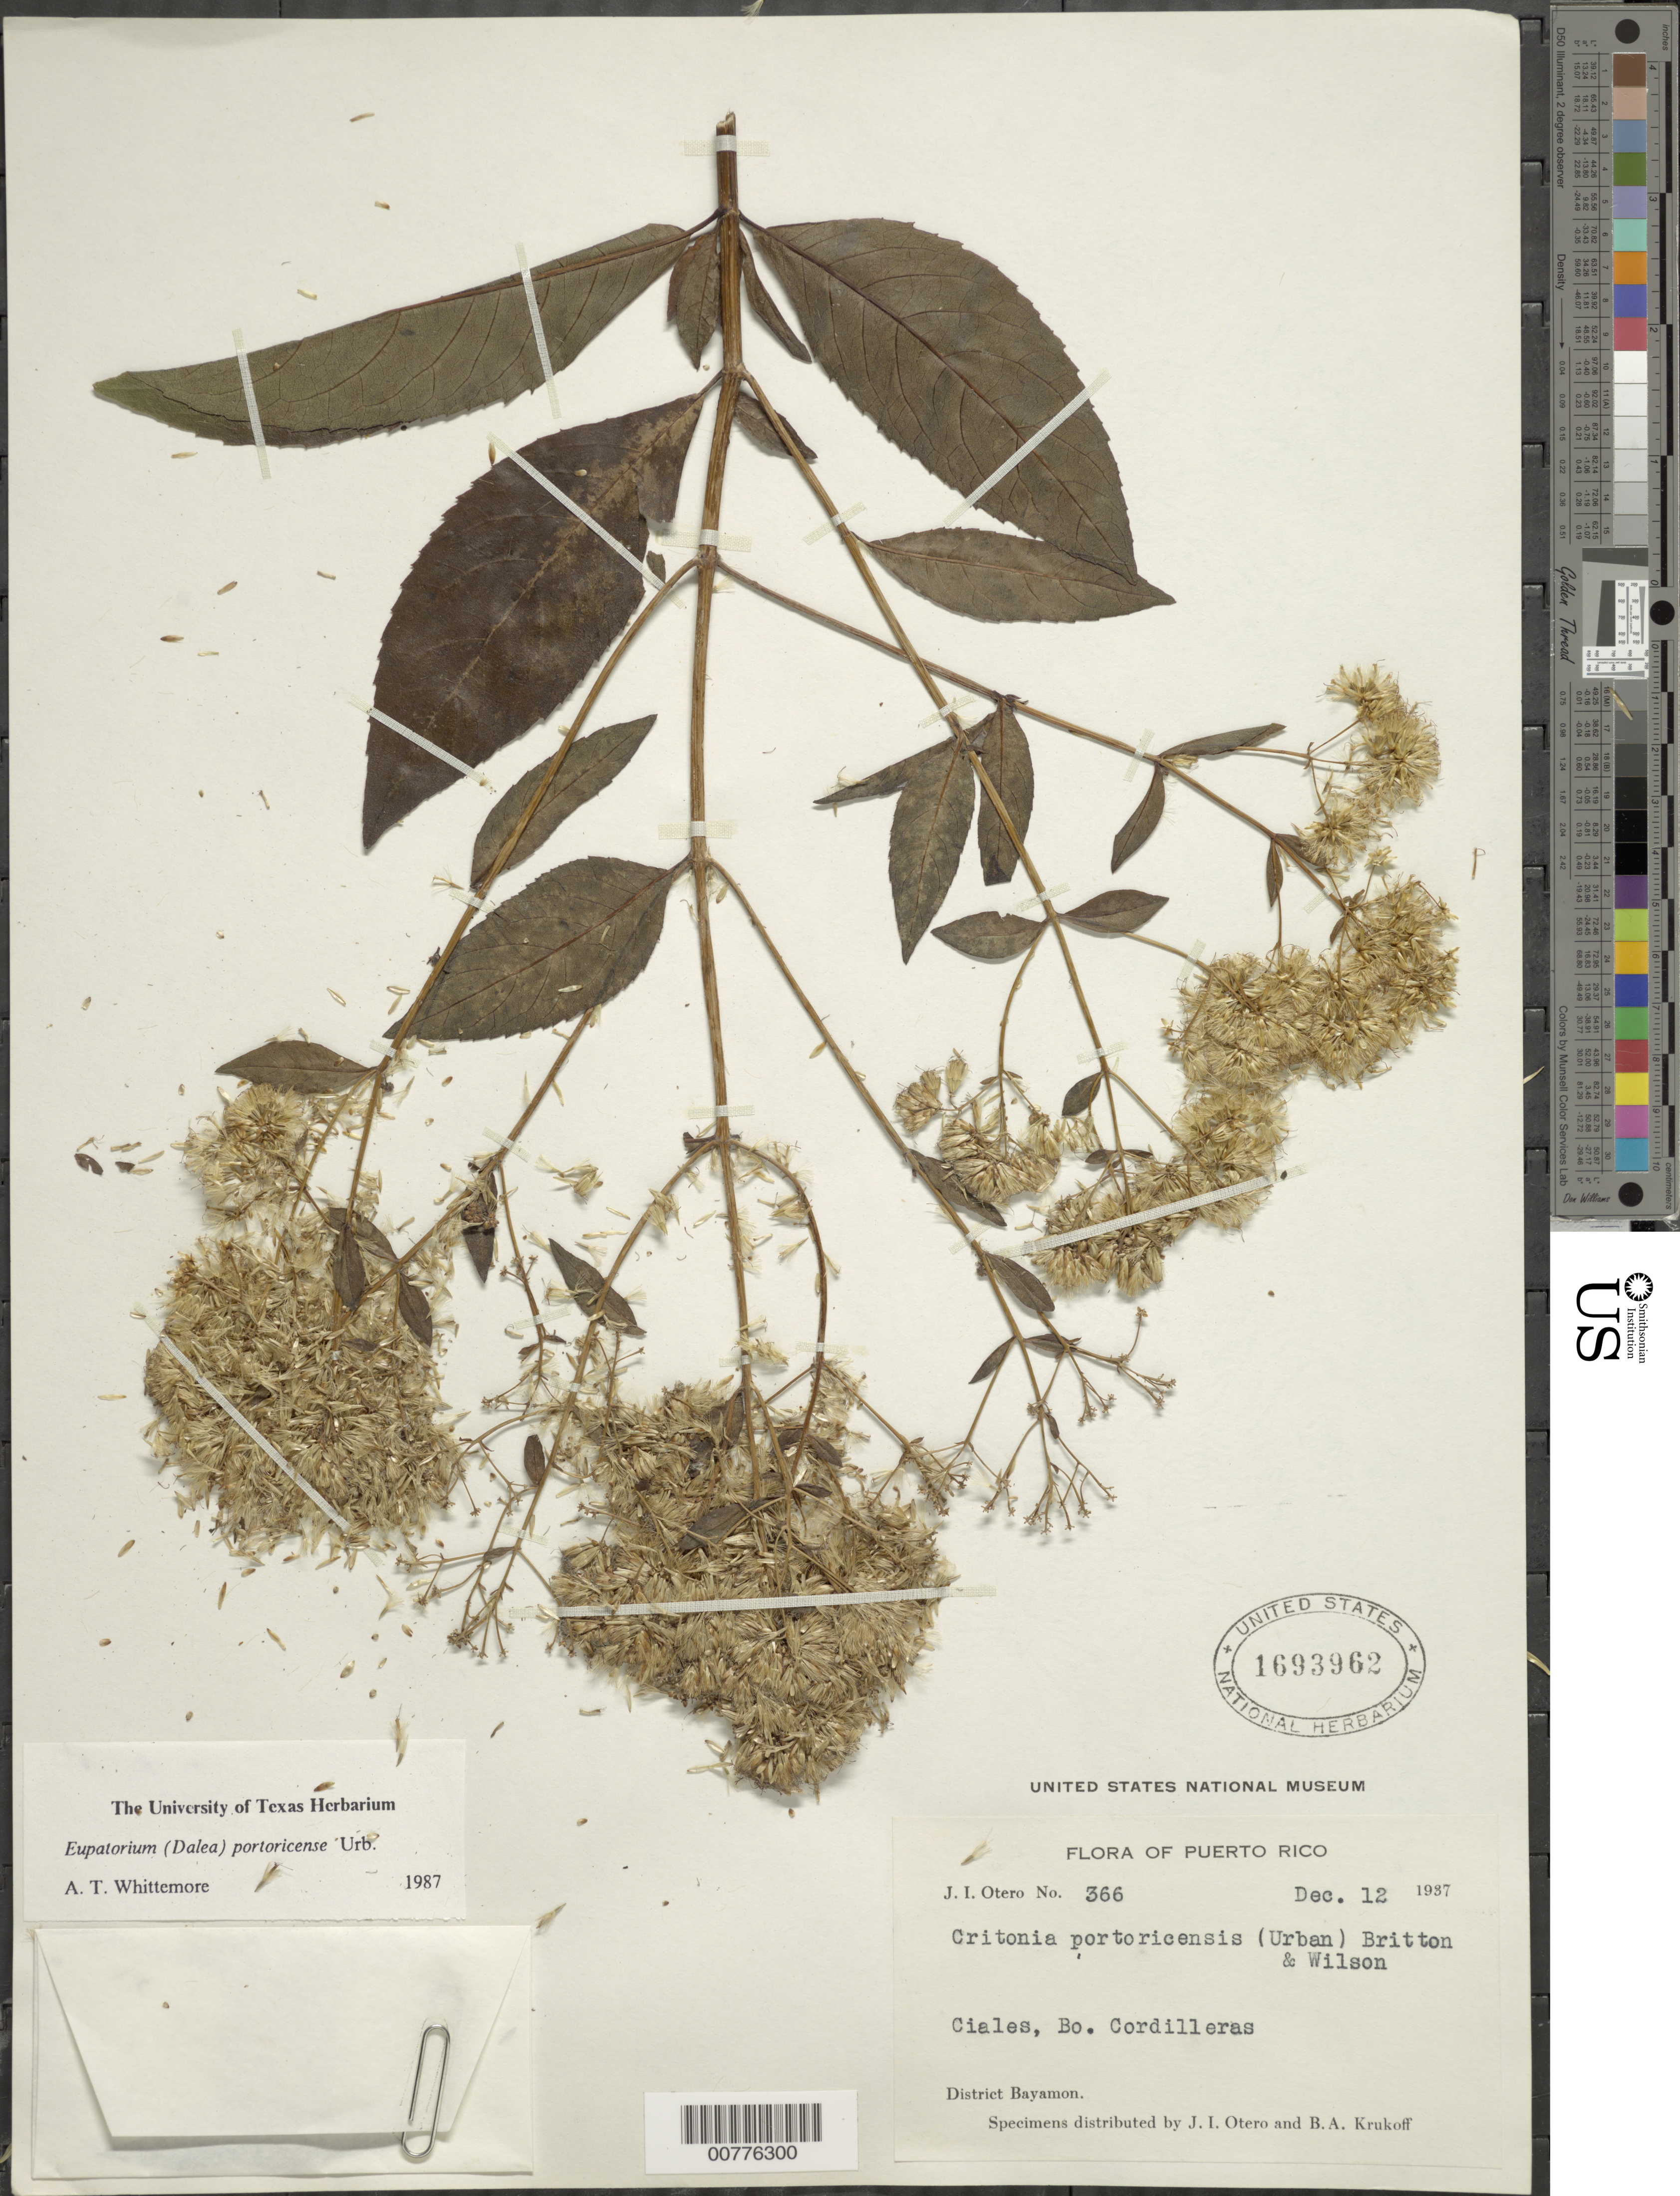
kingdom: Plantae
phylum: Tracheophyta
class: Magnoliopsida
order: Asterales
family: Asteraceae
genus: Critonia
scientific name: Critonia portoricensis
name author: (Urb.) Britton & P. Wilson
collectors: J. Otero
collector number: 366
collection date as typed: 12 Dec 1937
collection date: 1937-12-12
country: Puerto Rico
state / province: Bayamón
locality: Ciales, Bo. Cordilleras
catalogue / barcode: US 1693962